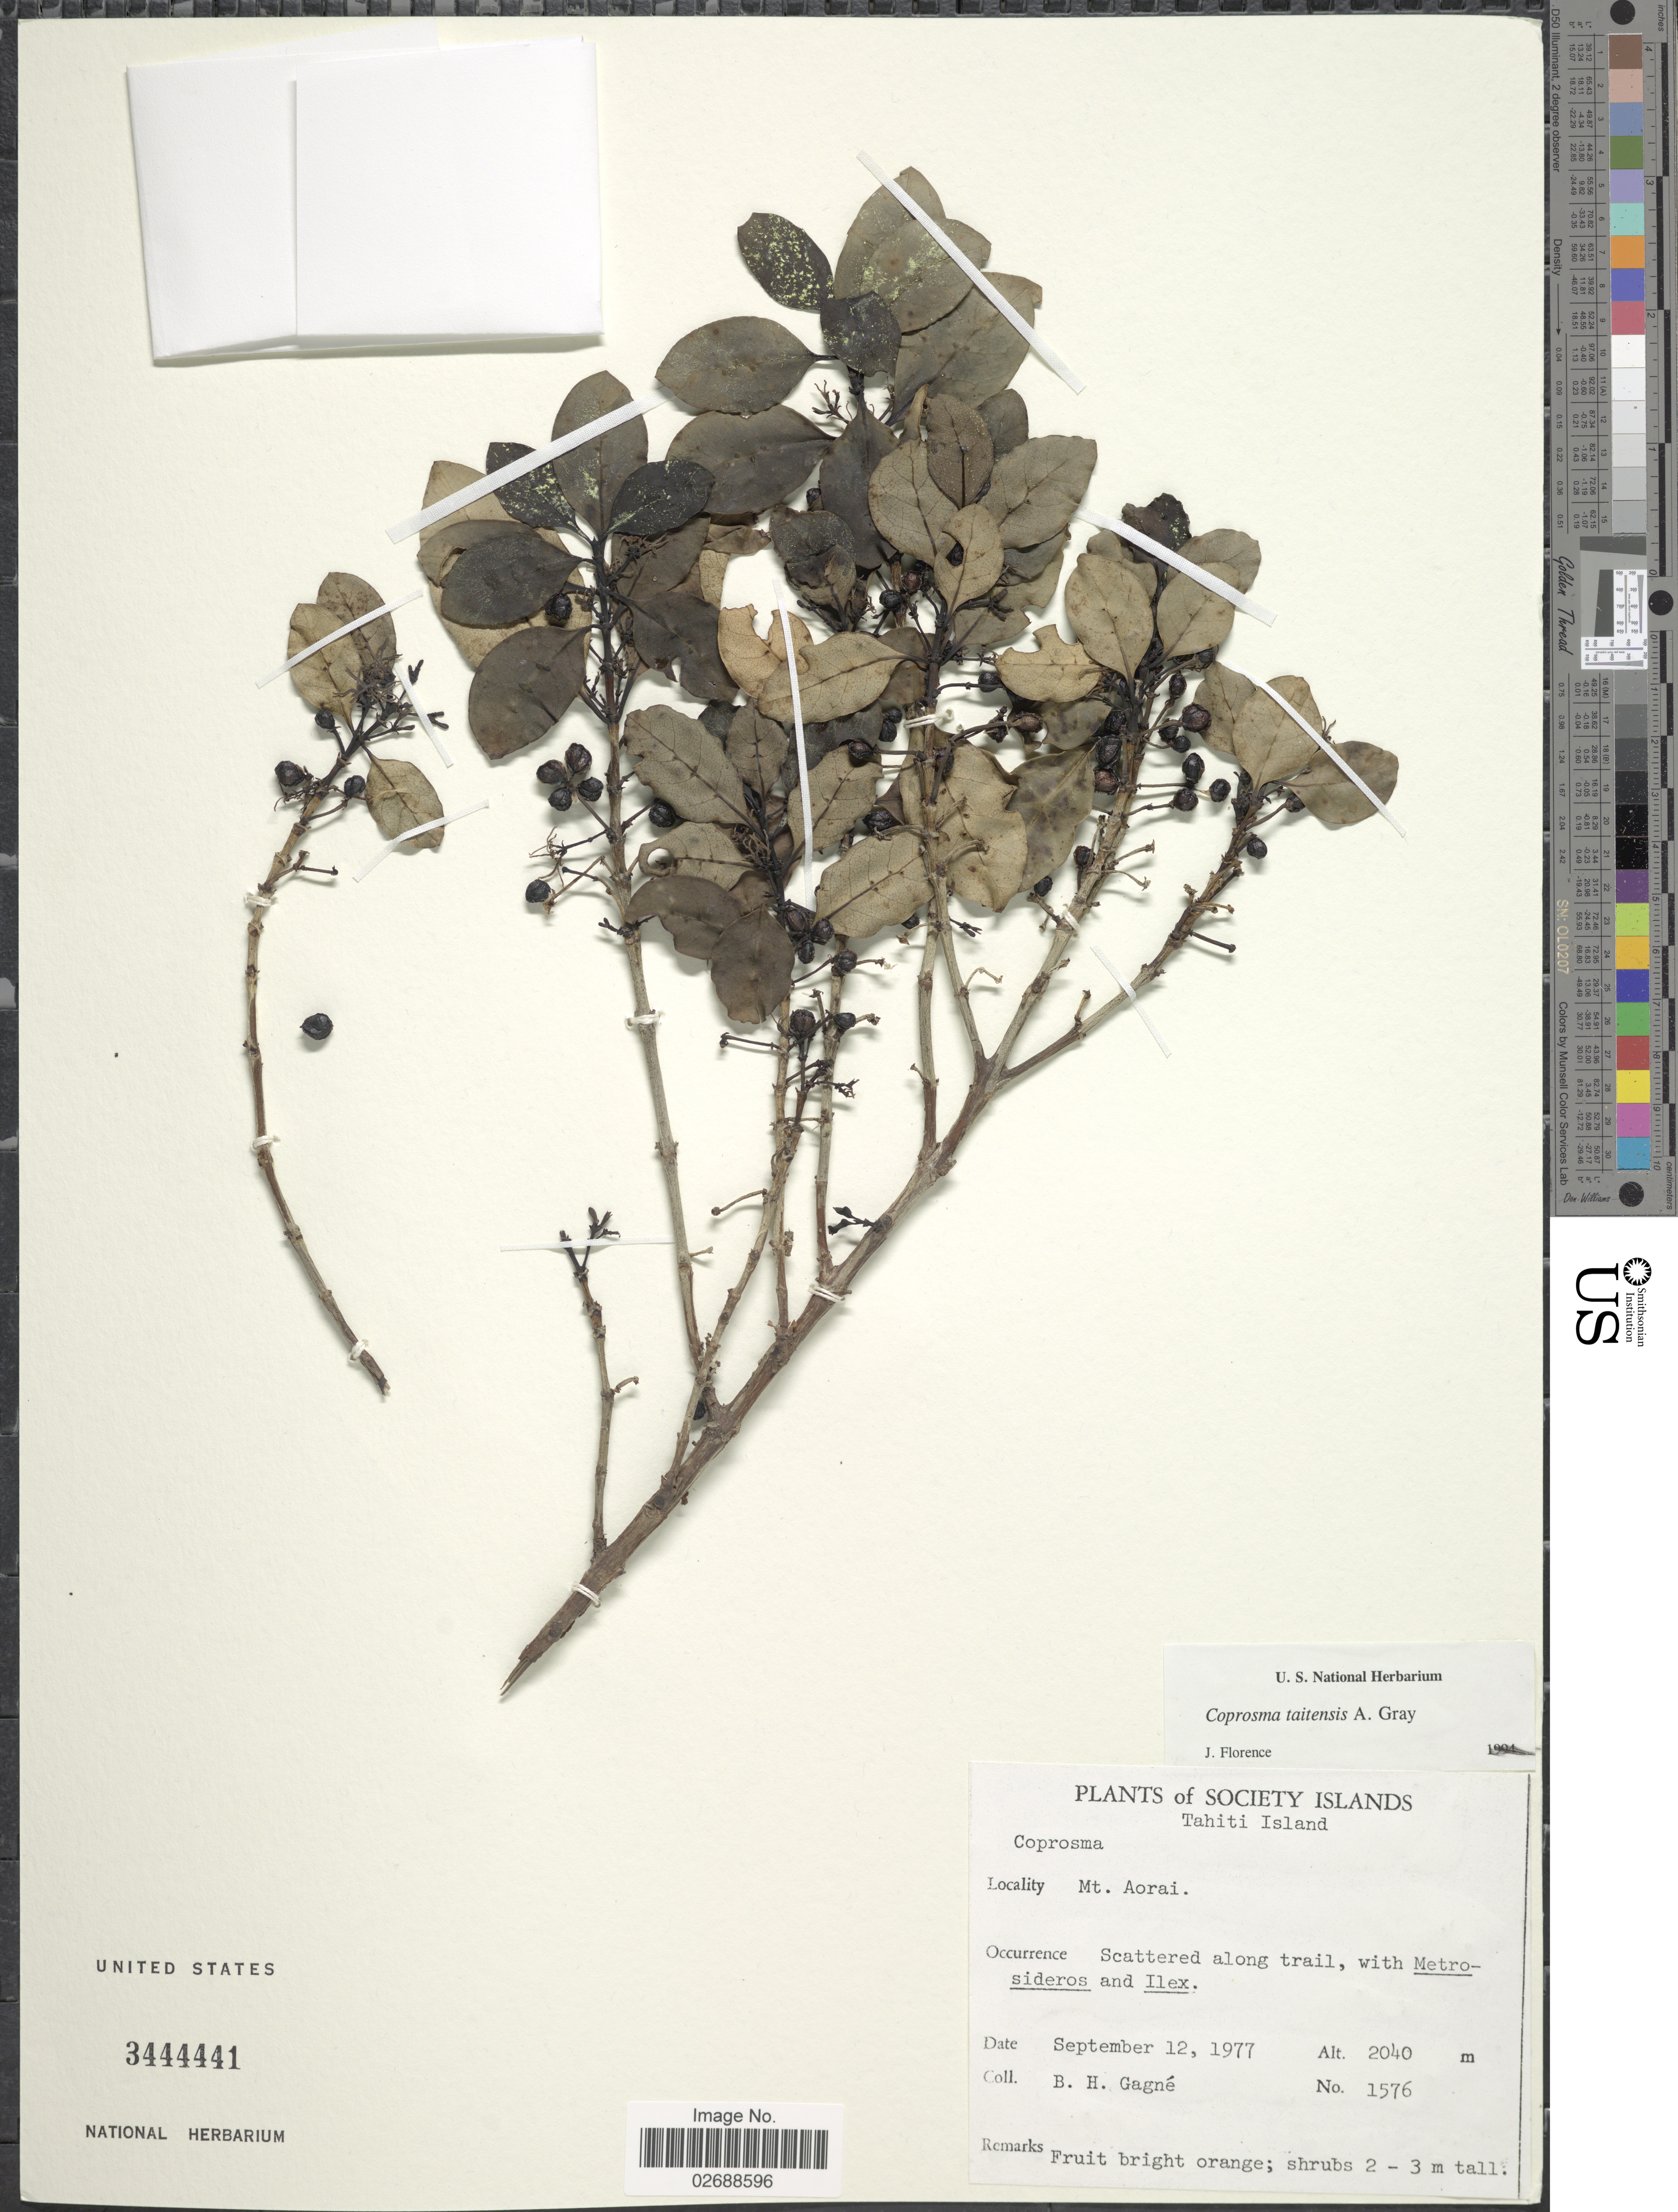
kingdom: Plantae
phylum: Tracheophyta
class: Magnoliopsida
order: Gentianales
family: Rubiaceae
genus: Coprosma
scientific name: Coprosma tahitensis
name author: A. Gray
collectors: B. H. Gagné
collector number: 1576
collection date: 1977-09-12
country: French Polynesia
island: Tahiti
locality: Society Islands, Tahiti Island. Mt. Aorai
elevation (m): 2040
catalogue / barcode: US 3444441